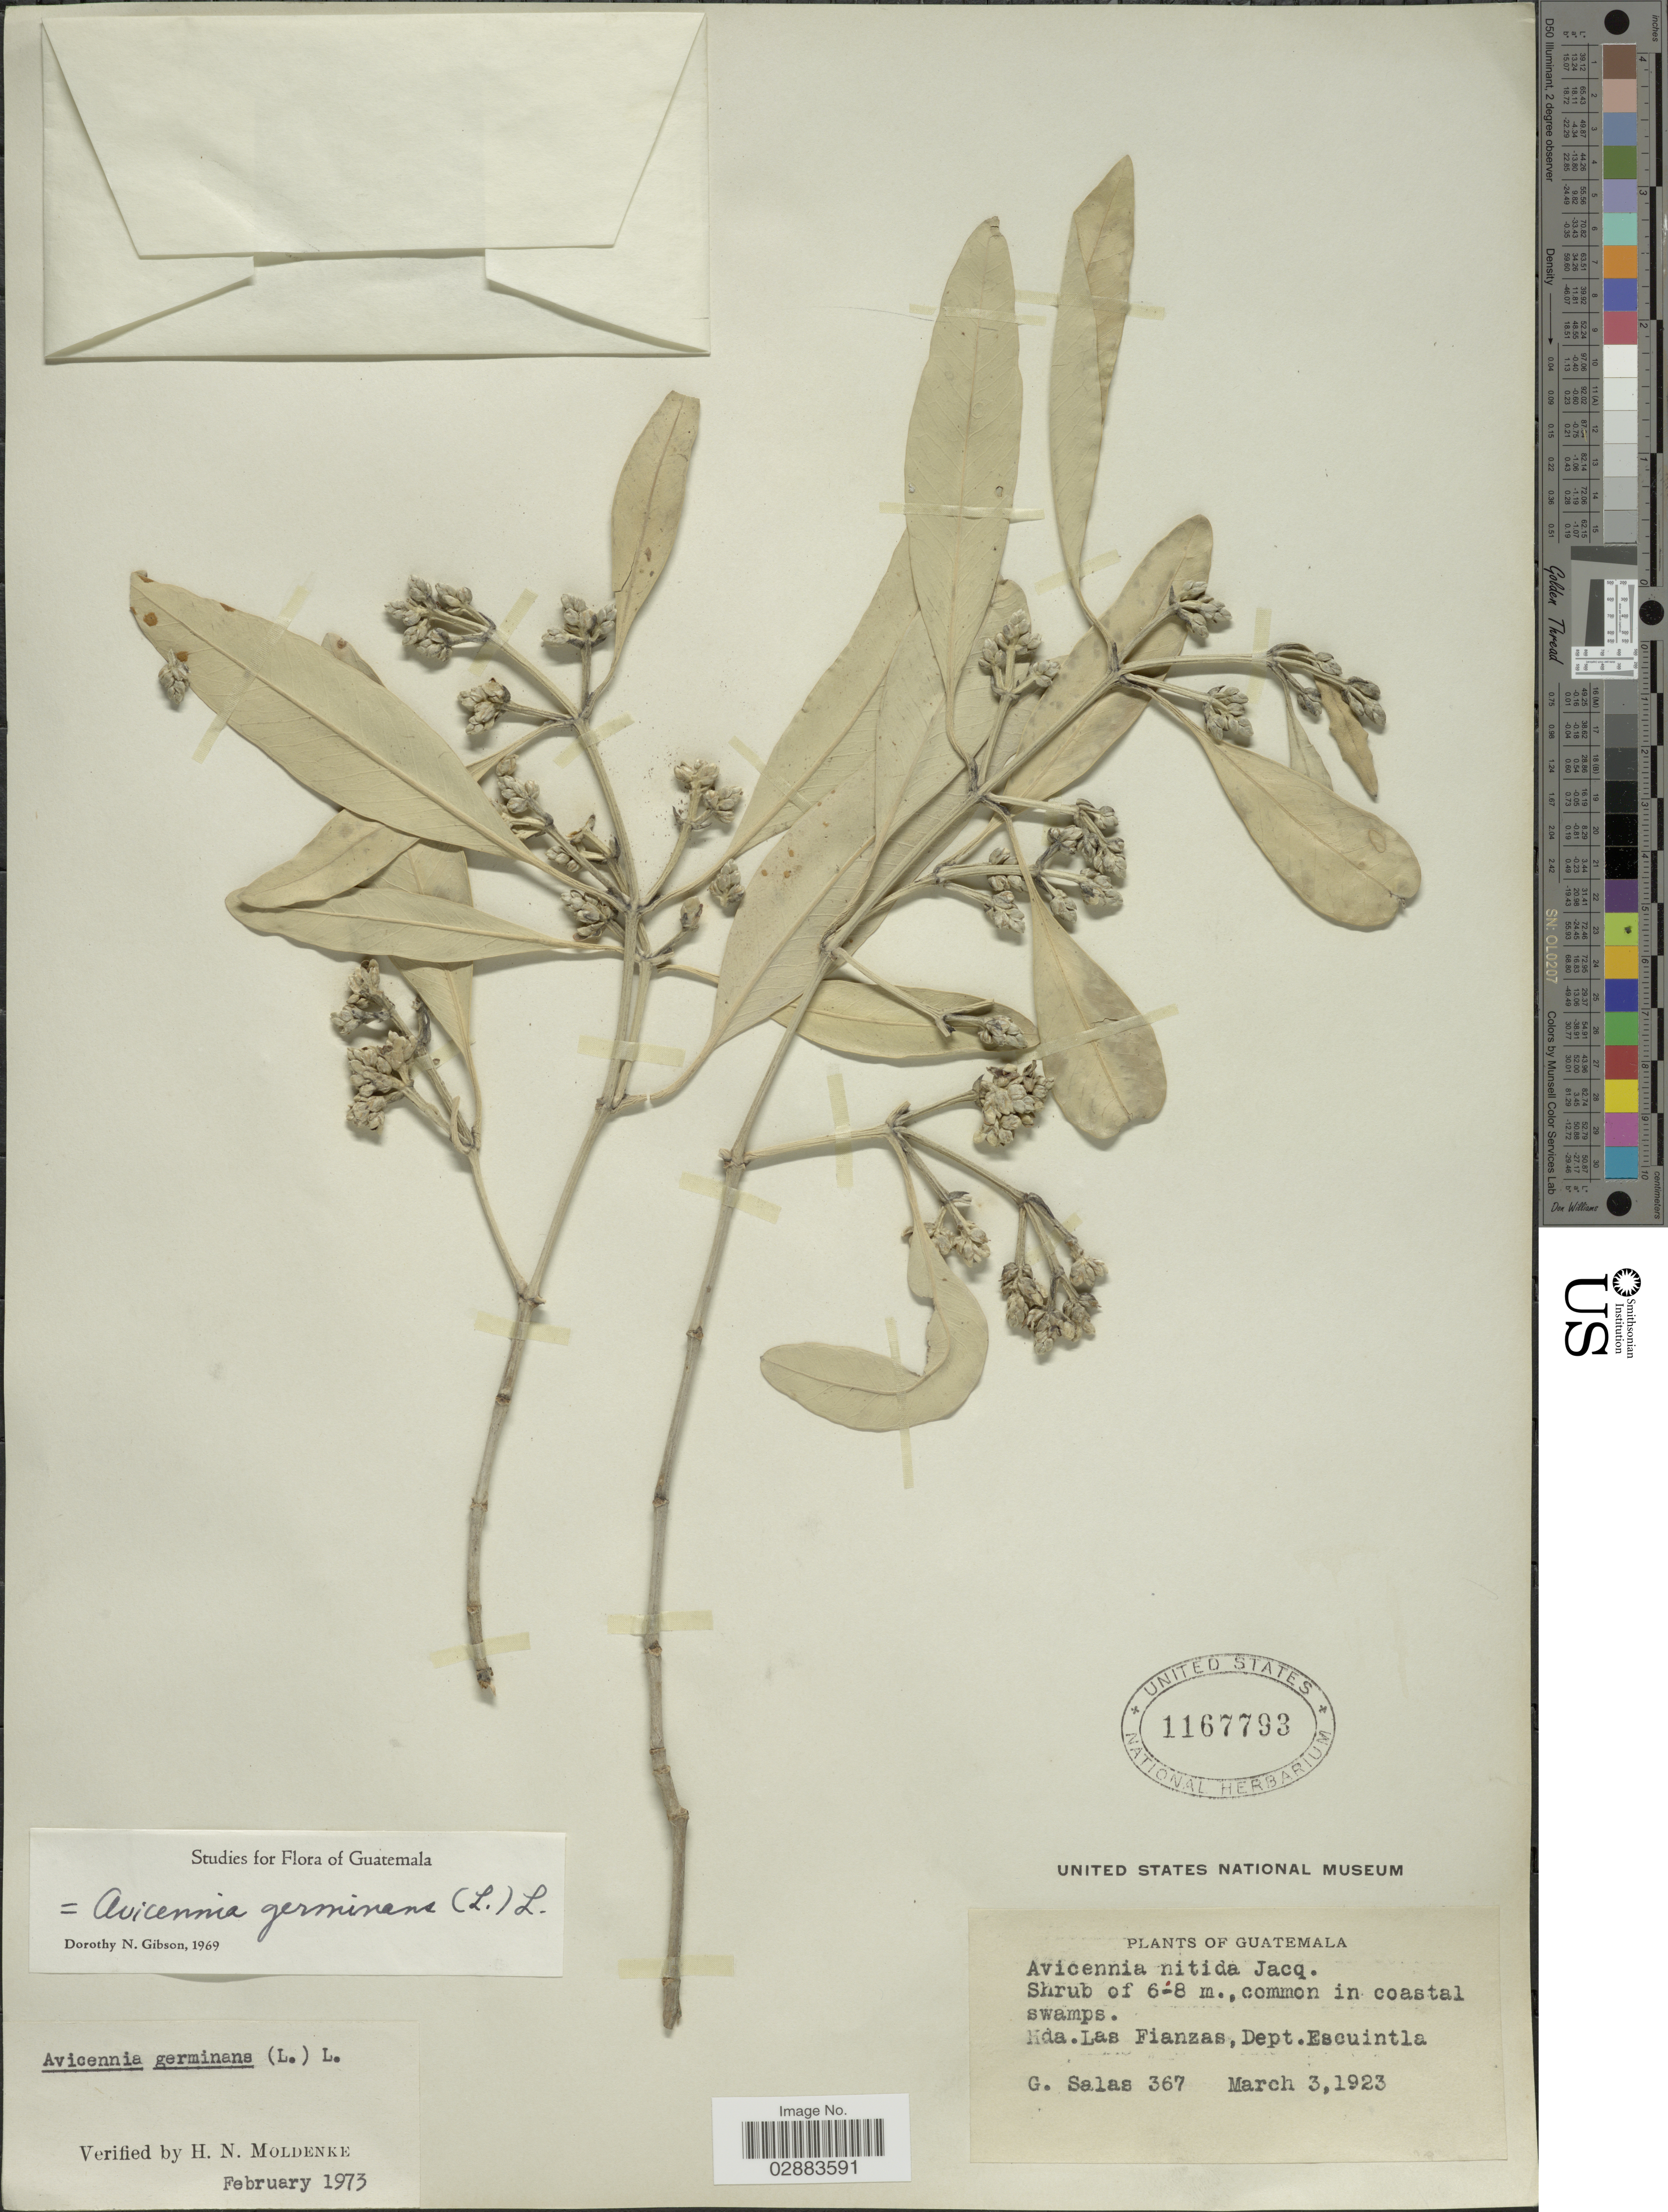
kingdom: Plantae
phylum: Tracheophyta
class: Magnoliopsida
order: Lamiales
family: Acanthaceae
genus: Avicennia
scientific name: Avicennia germinans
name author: (L.) L.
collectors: G. Salas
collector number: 367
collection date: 1923-03-03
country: Guatemala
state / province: Escuintla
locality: Hda. Las Fianzas, Dept. Escuintla.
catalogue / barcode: US 1167793